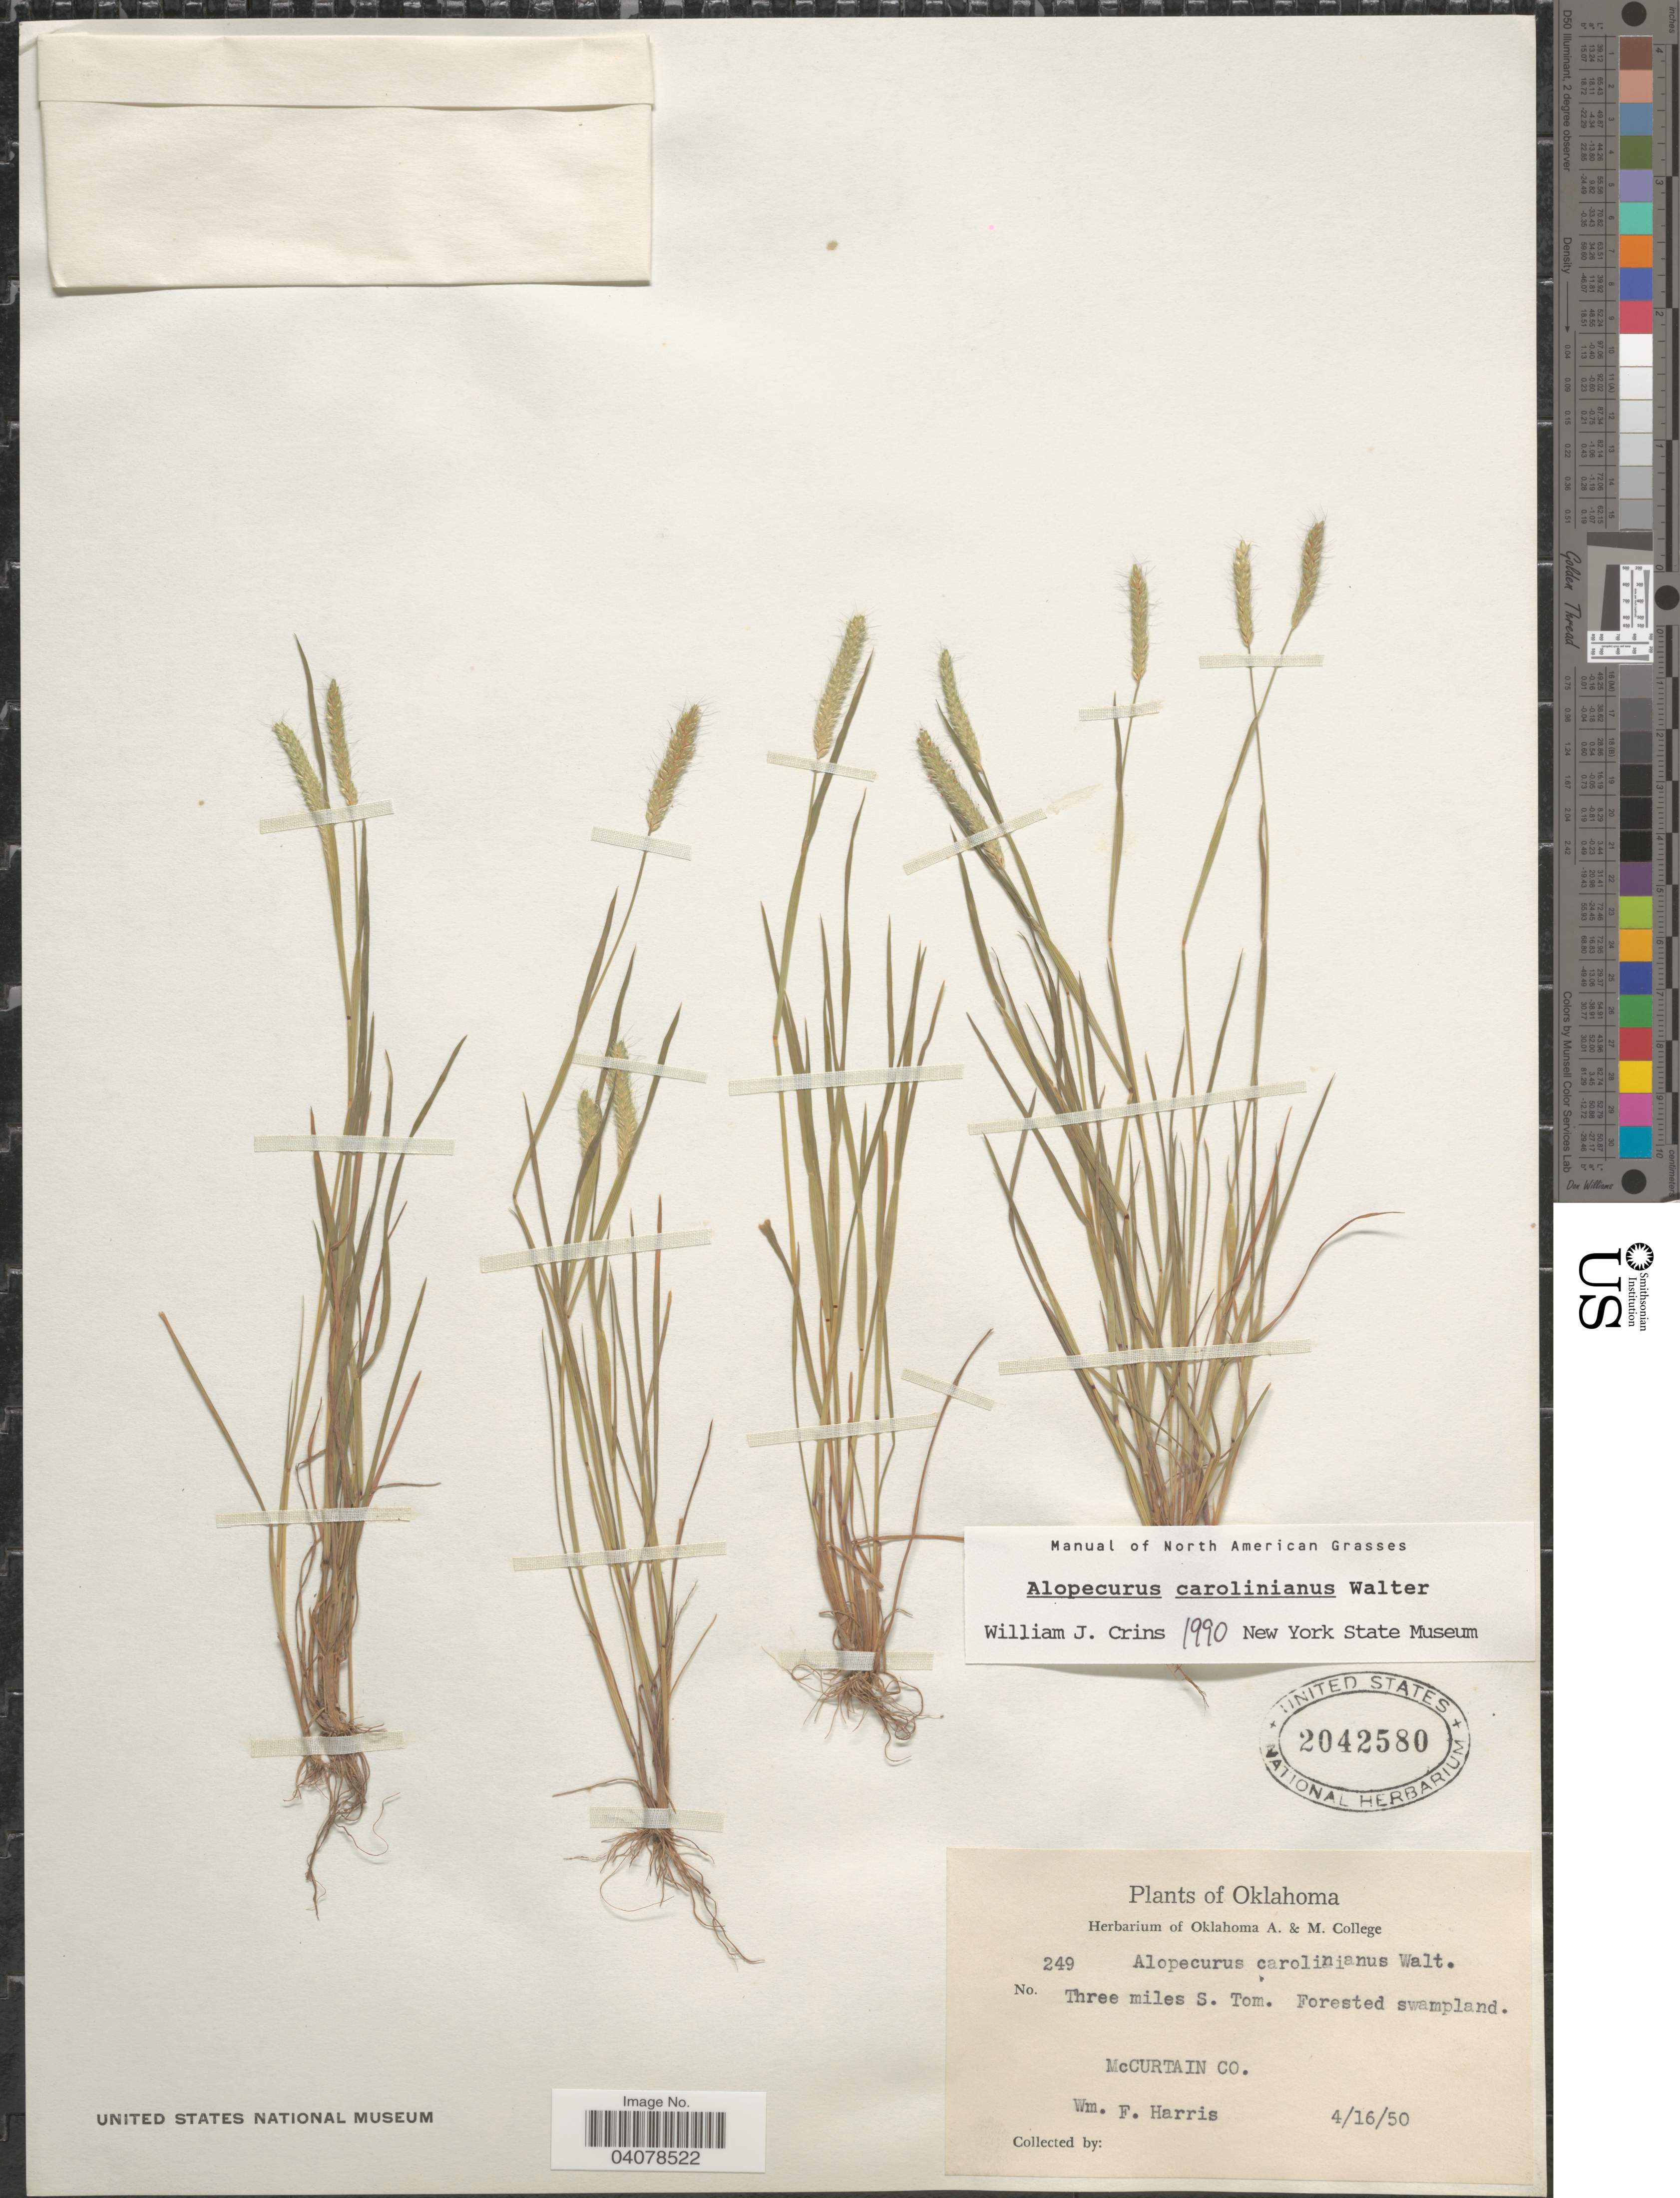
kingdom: Plantae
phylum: Tracheophyta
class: Liliopsida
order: Poales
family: Poaceae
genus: Alopecurus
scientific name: Alopecurus carolinianus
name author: Walter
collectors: W. Harris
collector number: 249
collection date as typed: Transcribed d/m/y: 16/4/50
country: United States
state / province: Oklahoma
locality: Three miles S. Tom. Forested swampland. McCurtain Co.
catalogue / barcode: US 2042580